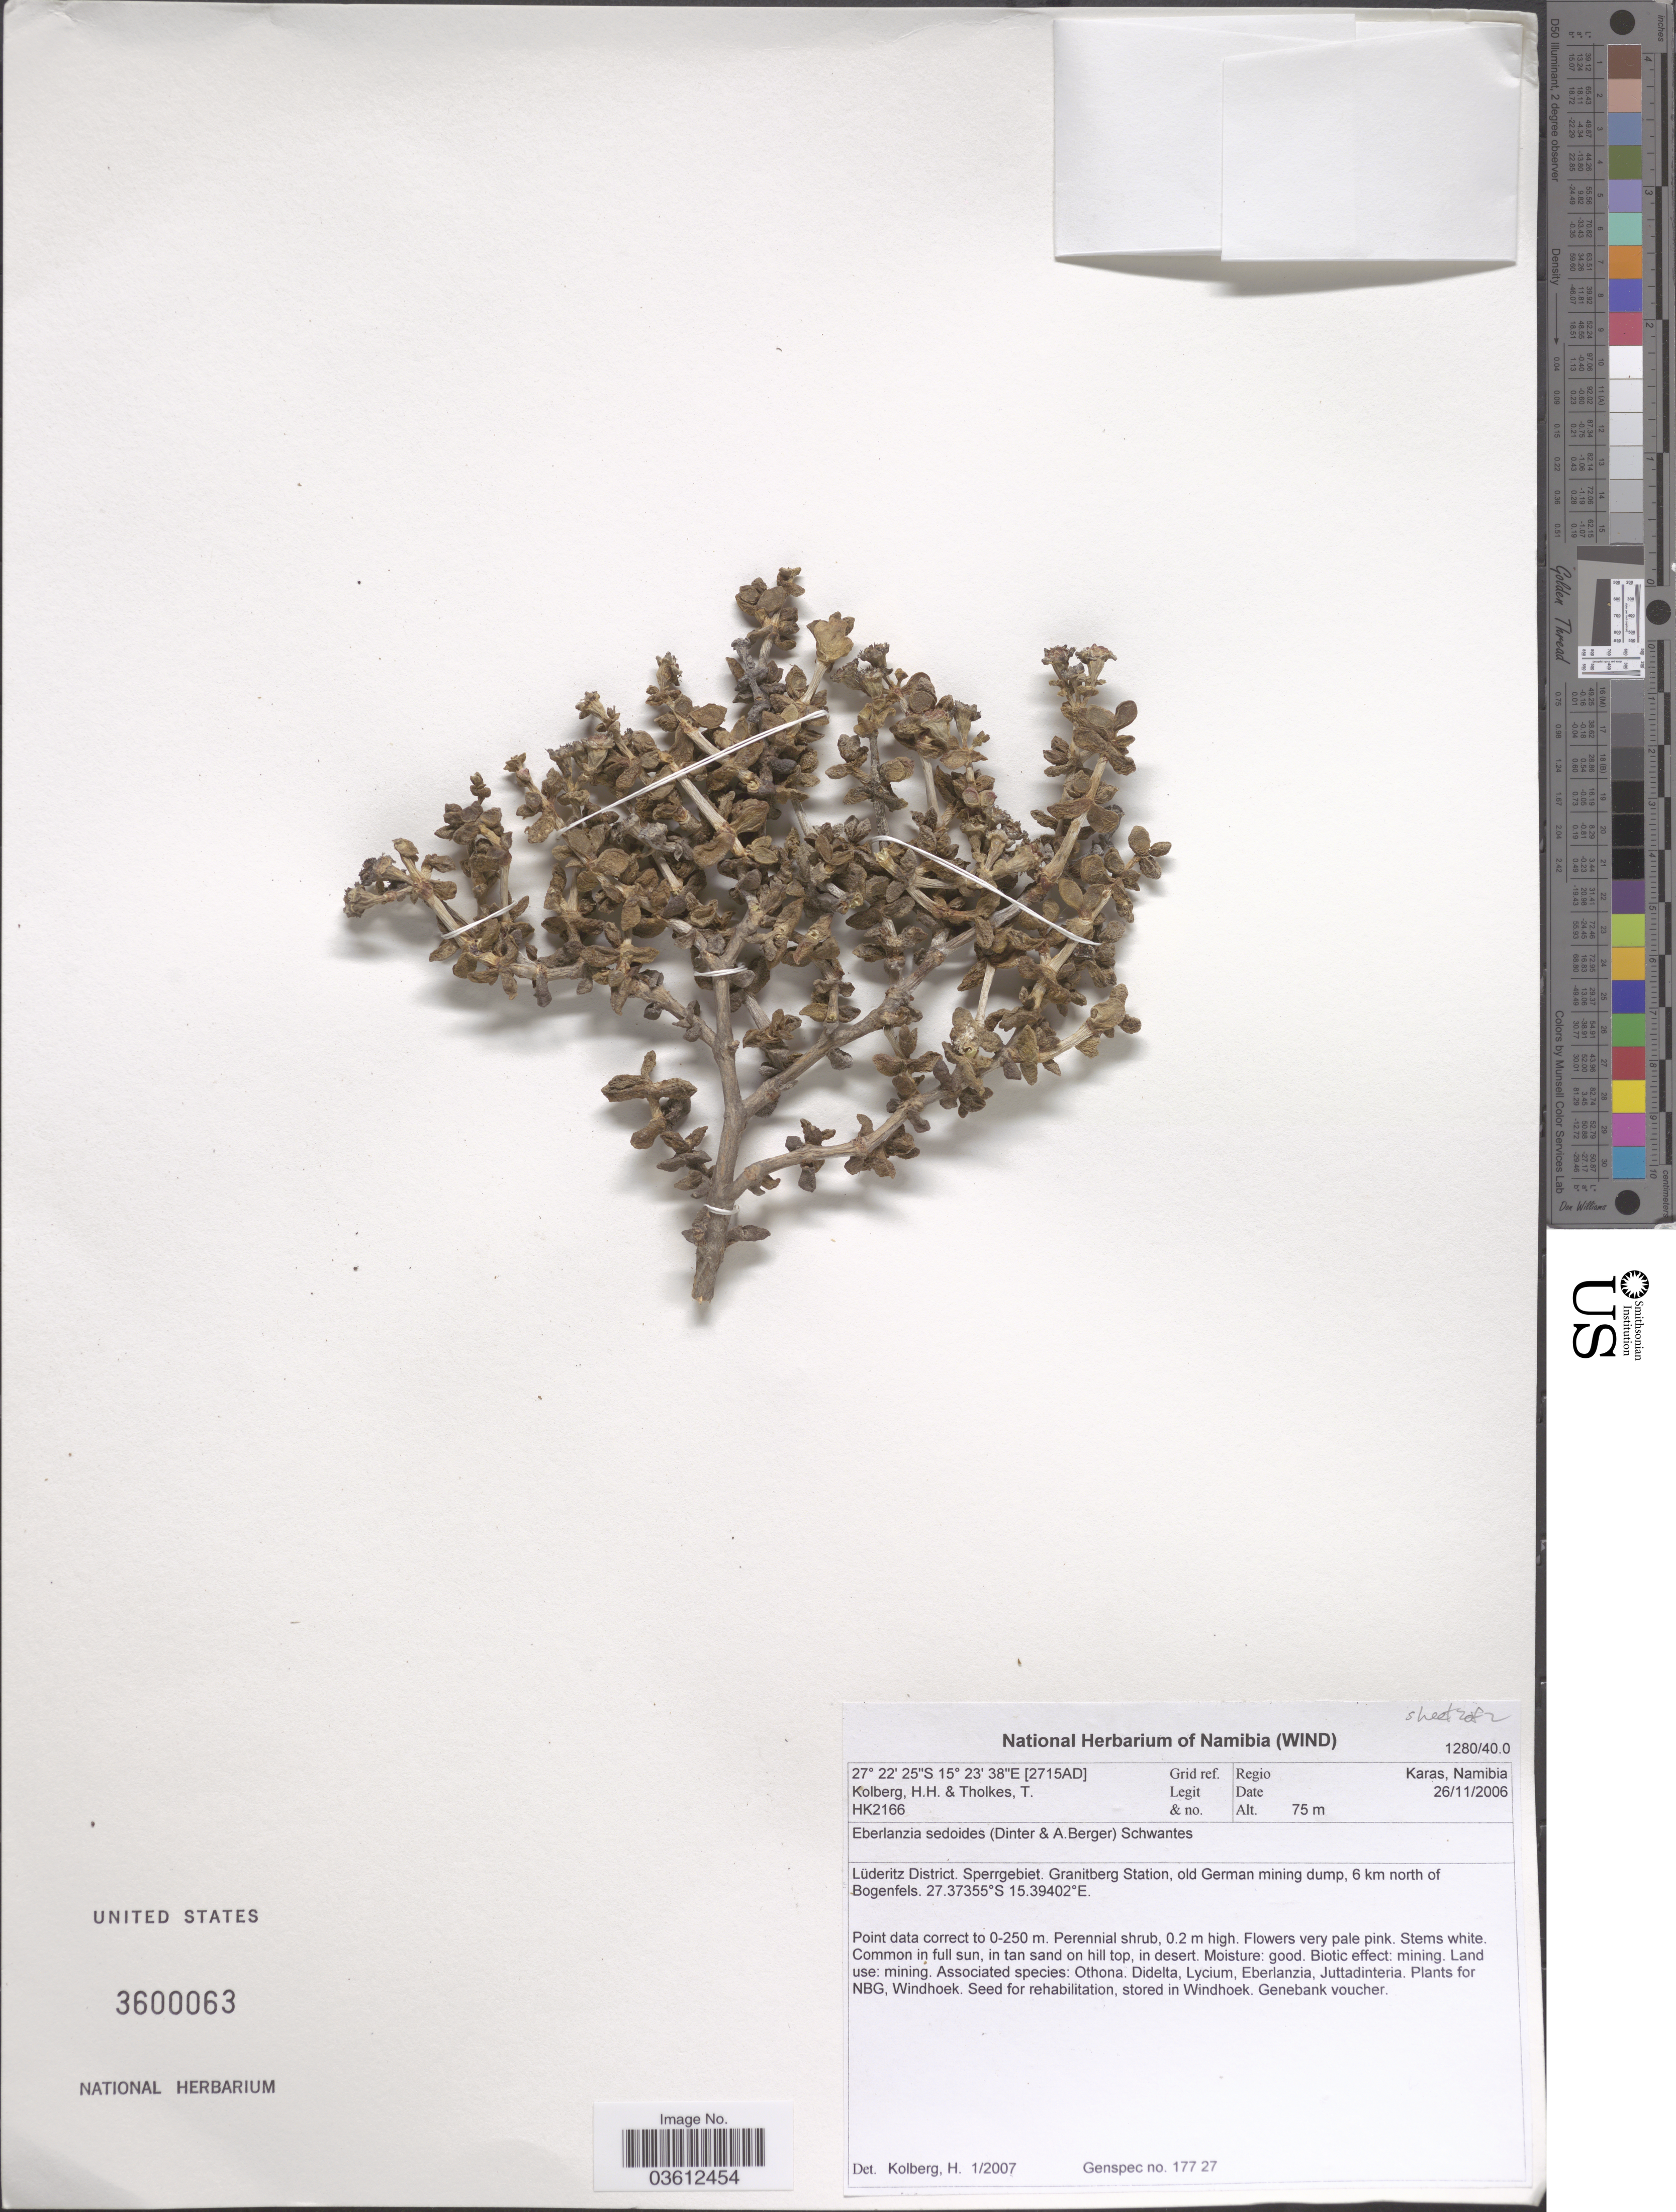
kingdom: Plantae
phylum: Tracheophyta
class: Magnoliopsida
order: Caryophyllales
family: Aizoaceae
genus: Eberlanzia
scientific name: Eberlanzia sedoides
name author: Schwantes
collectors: H. H. Kolberg & T. Tholkes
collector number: HK2166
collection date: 2006-11-26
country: Namibia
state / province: Karas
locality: Grid ref. [2715AD]. Regio Karas. Lüderitz District. Sperrgebiet. Granitberg Station, old German mining dump, 6 km north of Bogenfels.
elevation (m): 75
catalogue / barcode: US 3600063